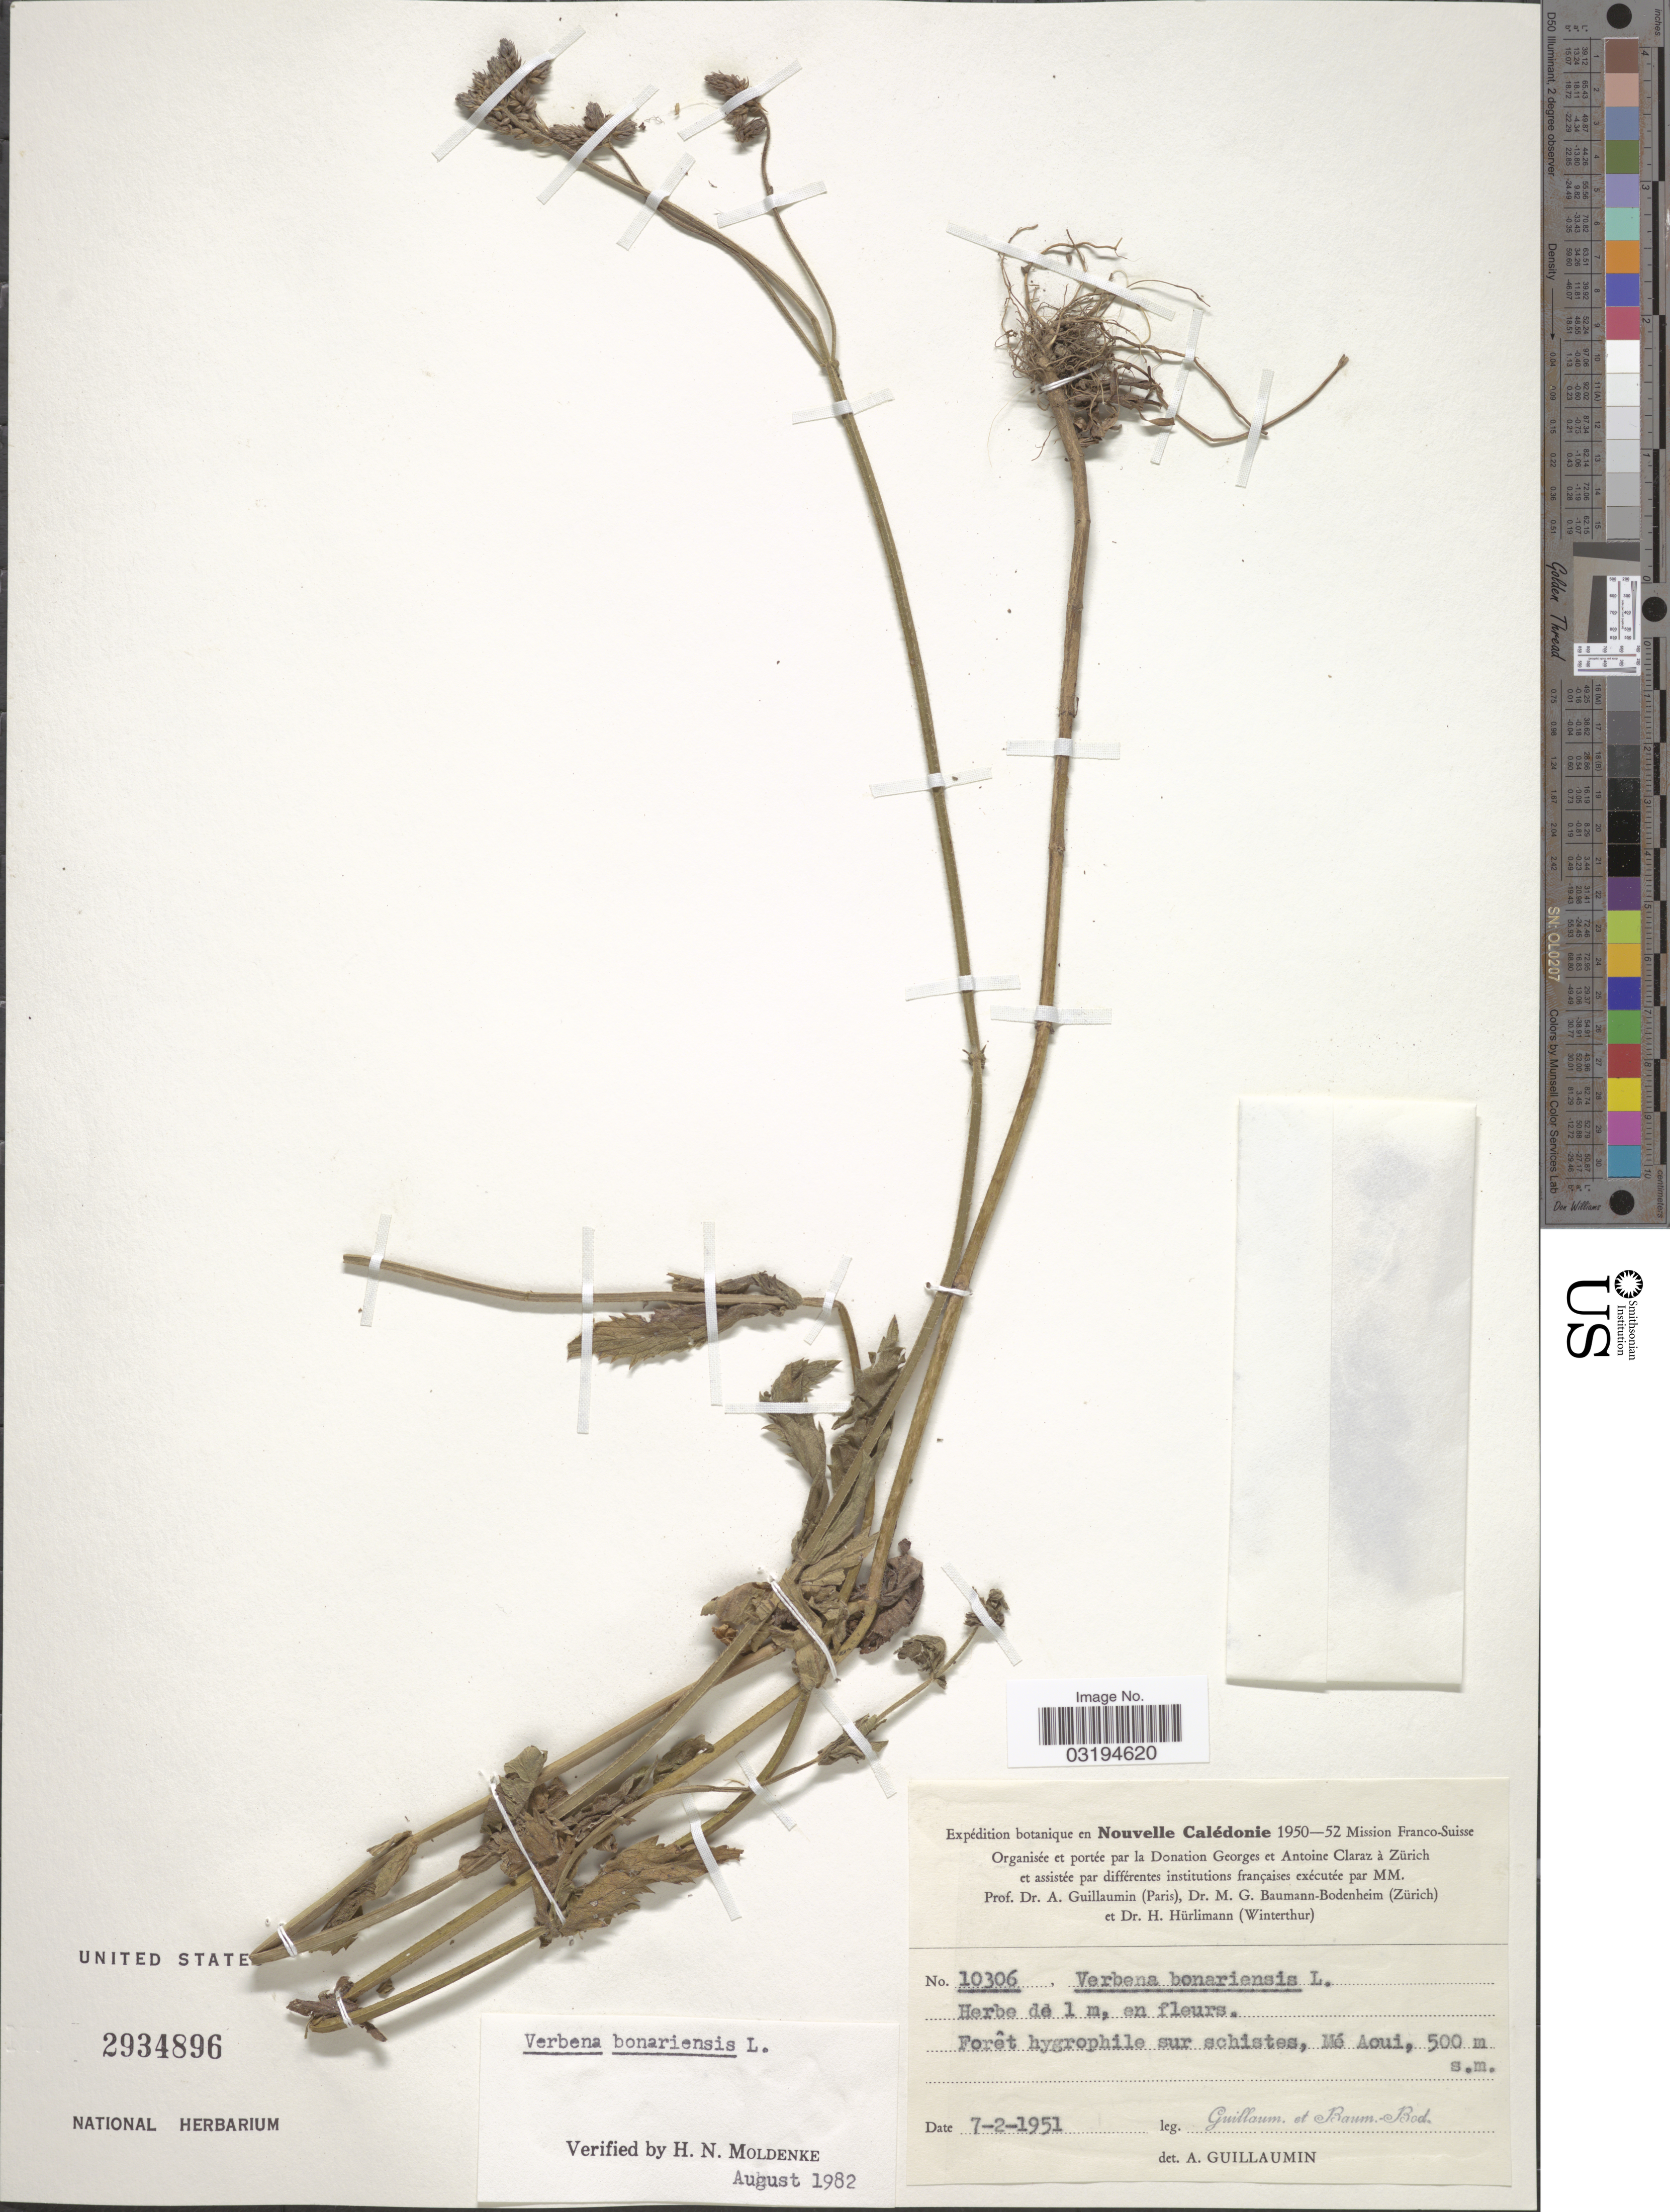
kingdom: Plantae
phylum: Tracheophyta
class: Magnoliopsida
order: Lamiales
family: Verbenaceae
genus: Verbena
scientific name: Verbena bonariensis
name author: L.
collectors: A. Guillaumin & M. G. Baumann-Bodenheim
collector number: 10306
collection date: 1951-02-07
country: New Caledonia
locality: Nouvelle Calédonie. Forêt hygriphile sur schistes, Mé Aoui.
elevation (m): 500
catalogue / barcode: US 2934896